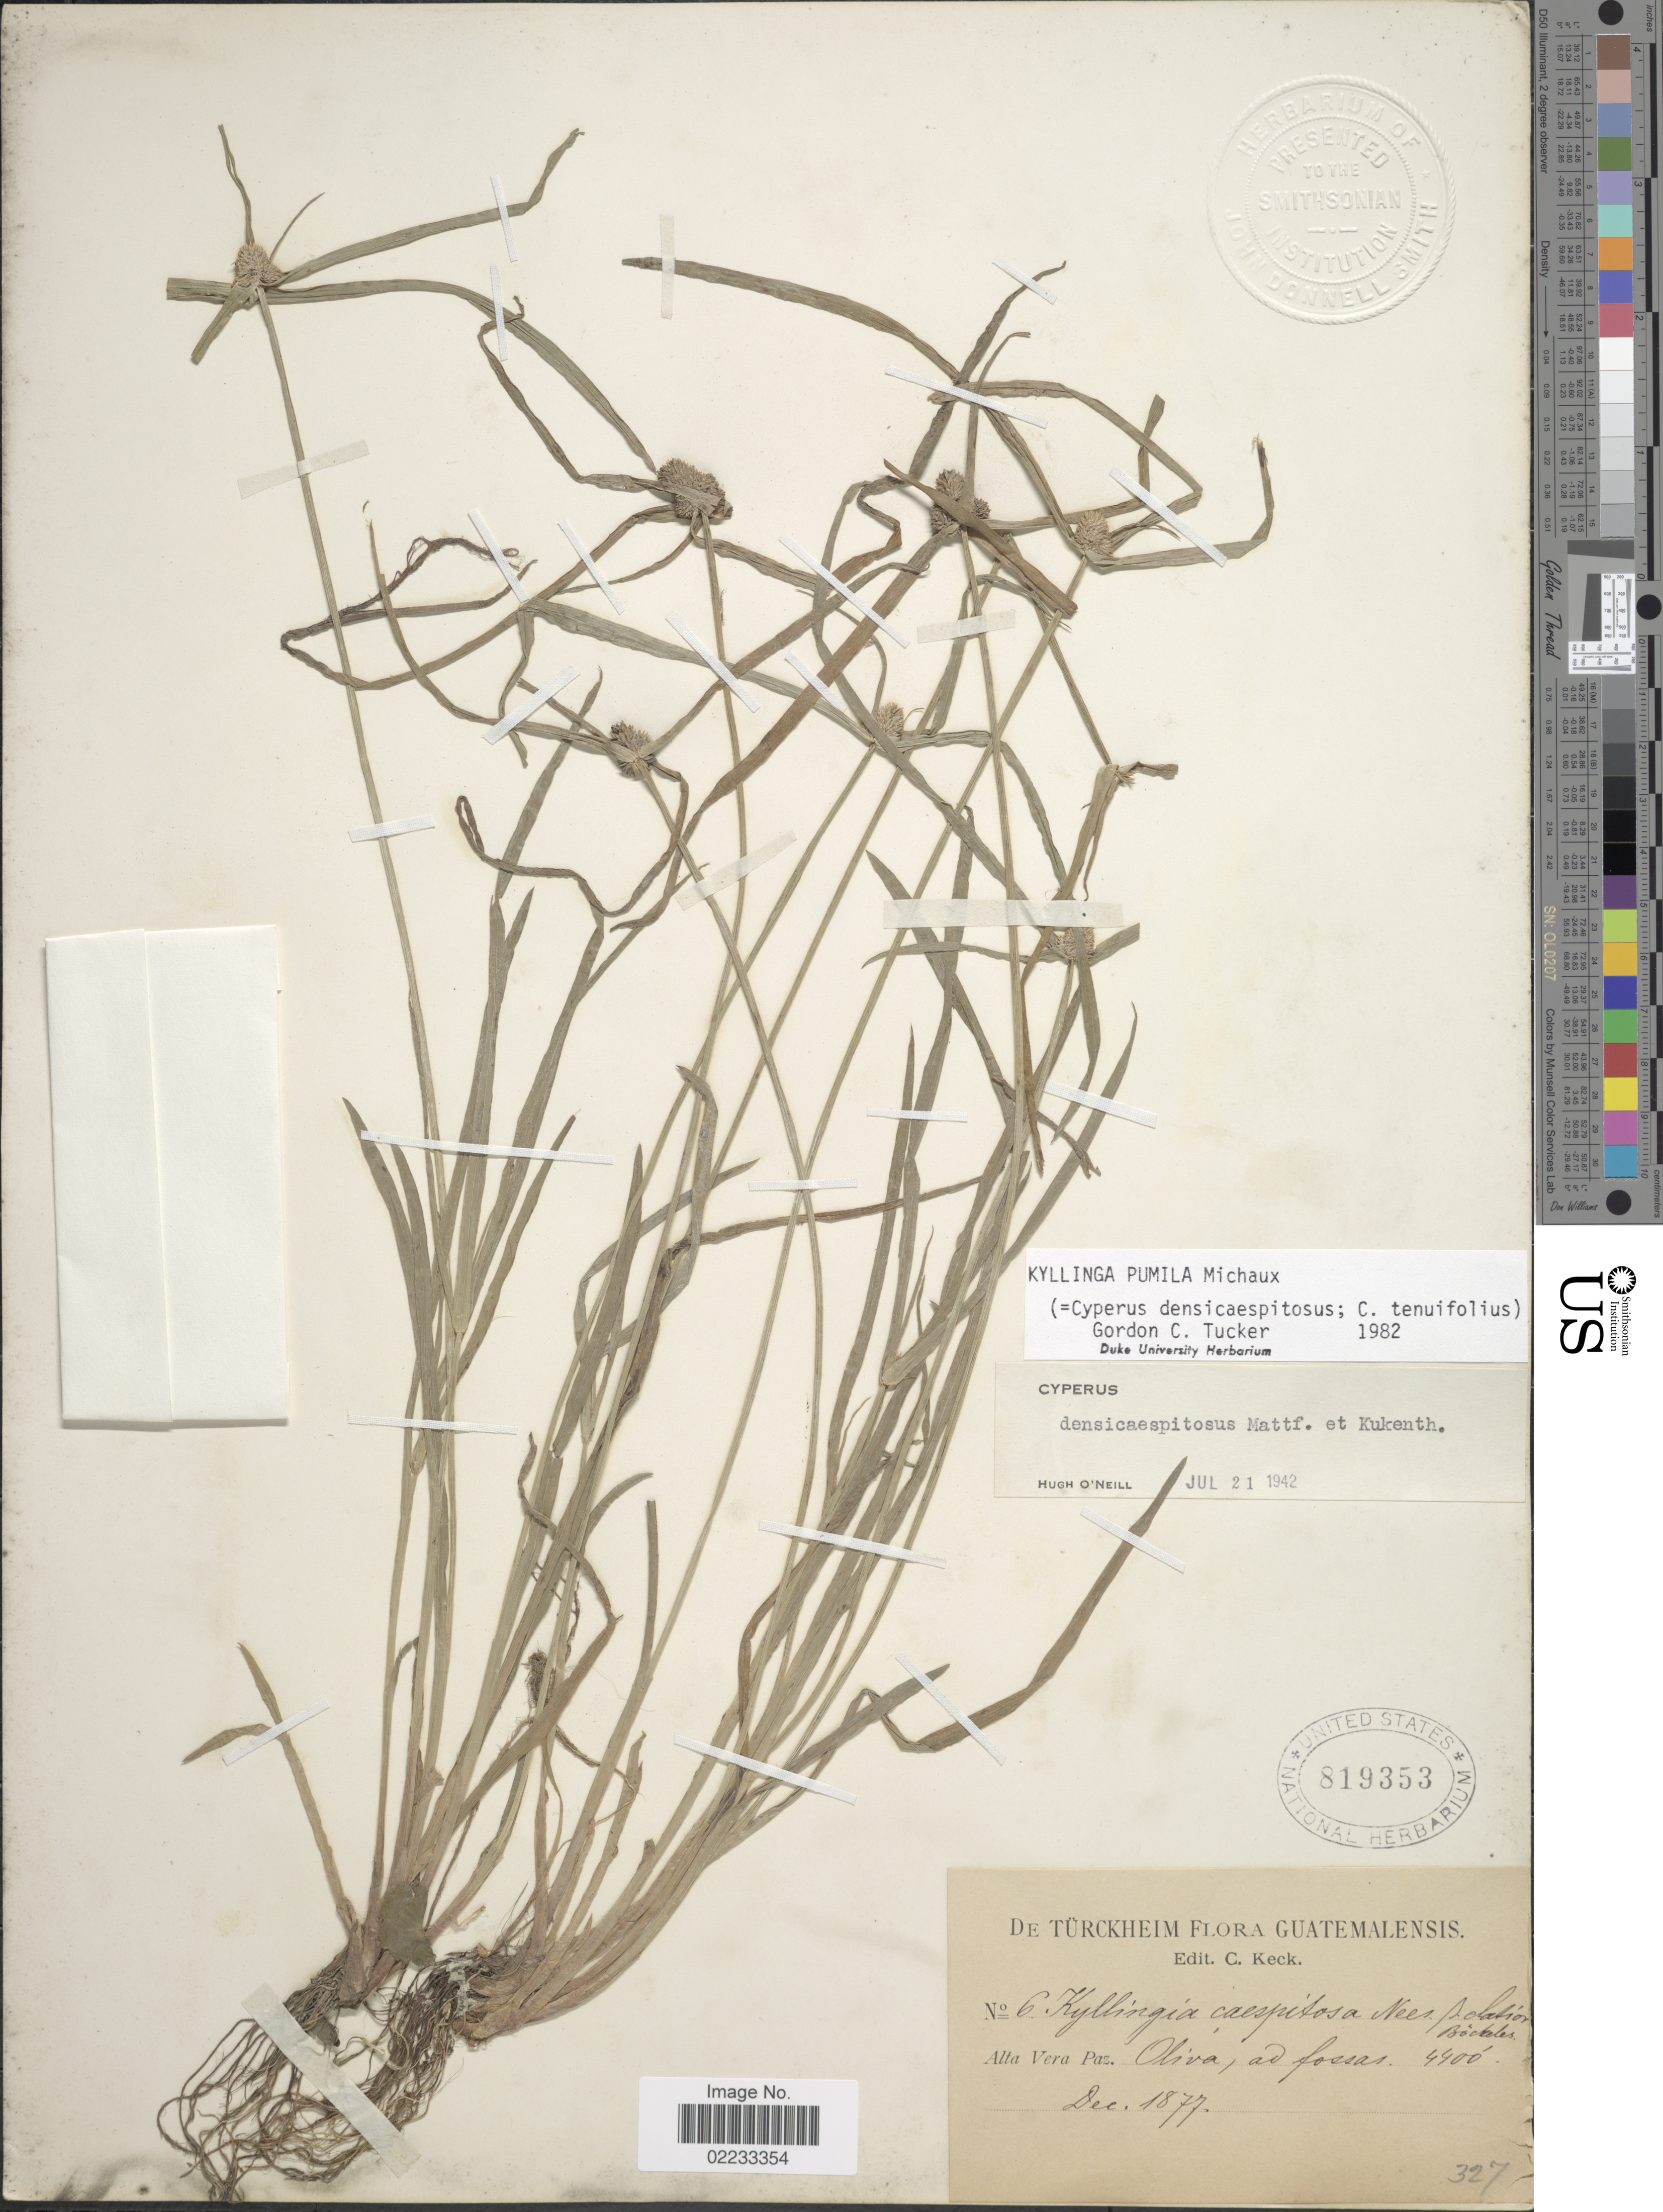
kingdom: Plantae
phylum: Tracheophyta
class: Liliopsida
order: Poales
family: Cyperaceae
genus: Cyperus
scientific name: Cyperus hortensis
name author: (Salzm. ex Steud.) Dorr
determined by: Strong, Mark T., (BOT), Smithsonian Institution - National Museum of Natural History (UNITED STATES)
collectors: -. De Türckheim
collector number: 6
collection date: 1877-12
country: Guatemala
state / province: Alta Verapaz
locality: Oliva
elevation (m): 1341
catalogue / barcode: US 819353